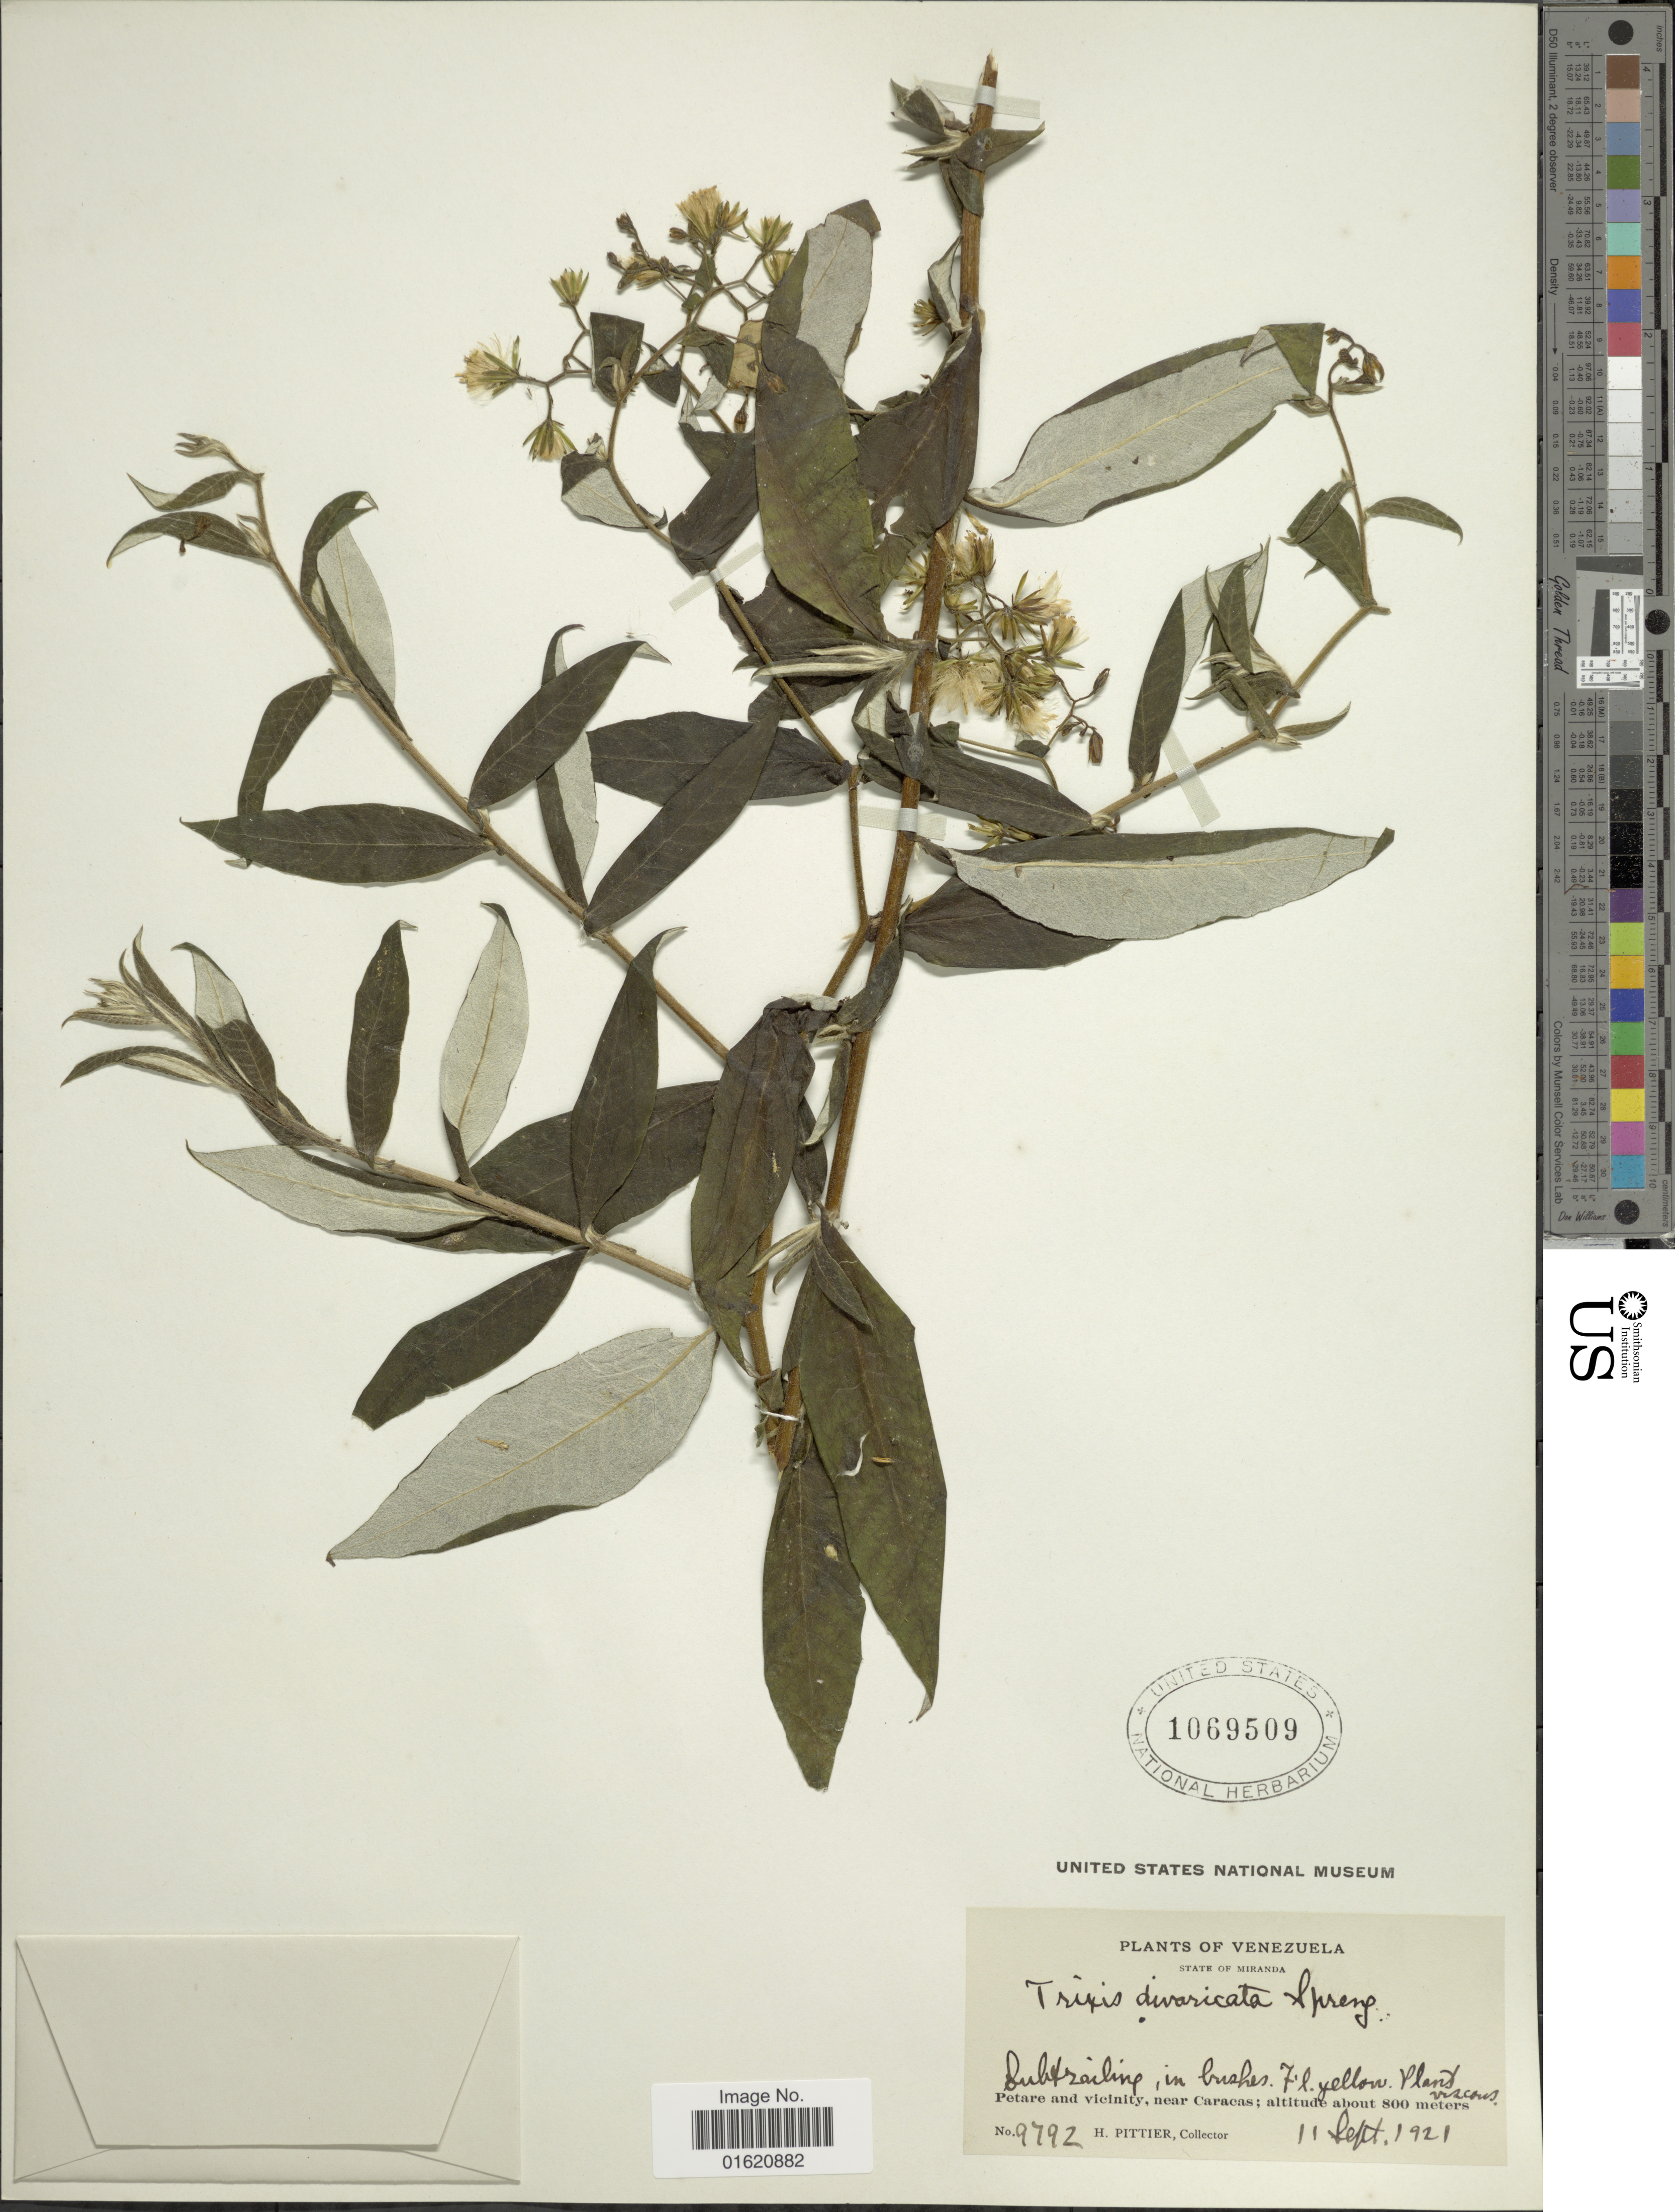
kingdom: Plantae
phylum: Tracheophyta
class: Magnoliopsida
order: Asterales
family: Asteraceae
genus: Trixis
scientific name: Trixis antimenorrhoea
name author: (Schrank) Mart. ex Kuntze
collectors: H. F. Pittier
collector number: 9792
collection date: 1921-09-11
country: Venezuela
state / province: Miranda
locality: Petare and vicinity, near Caracas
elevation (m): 800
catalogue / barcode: US 1069509